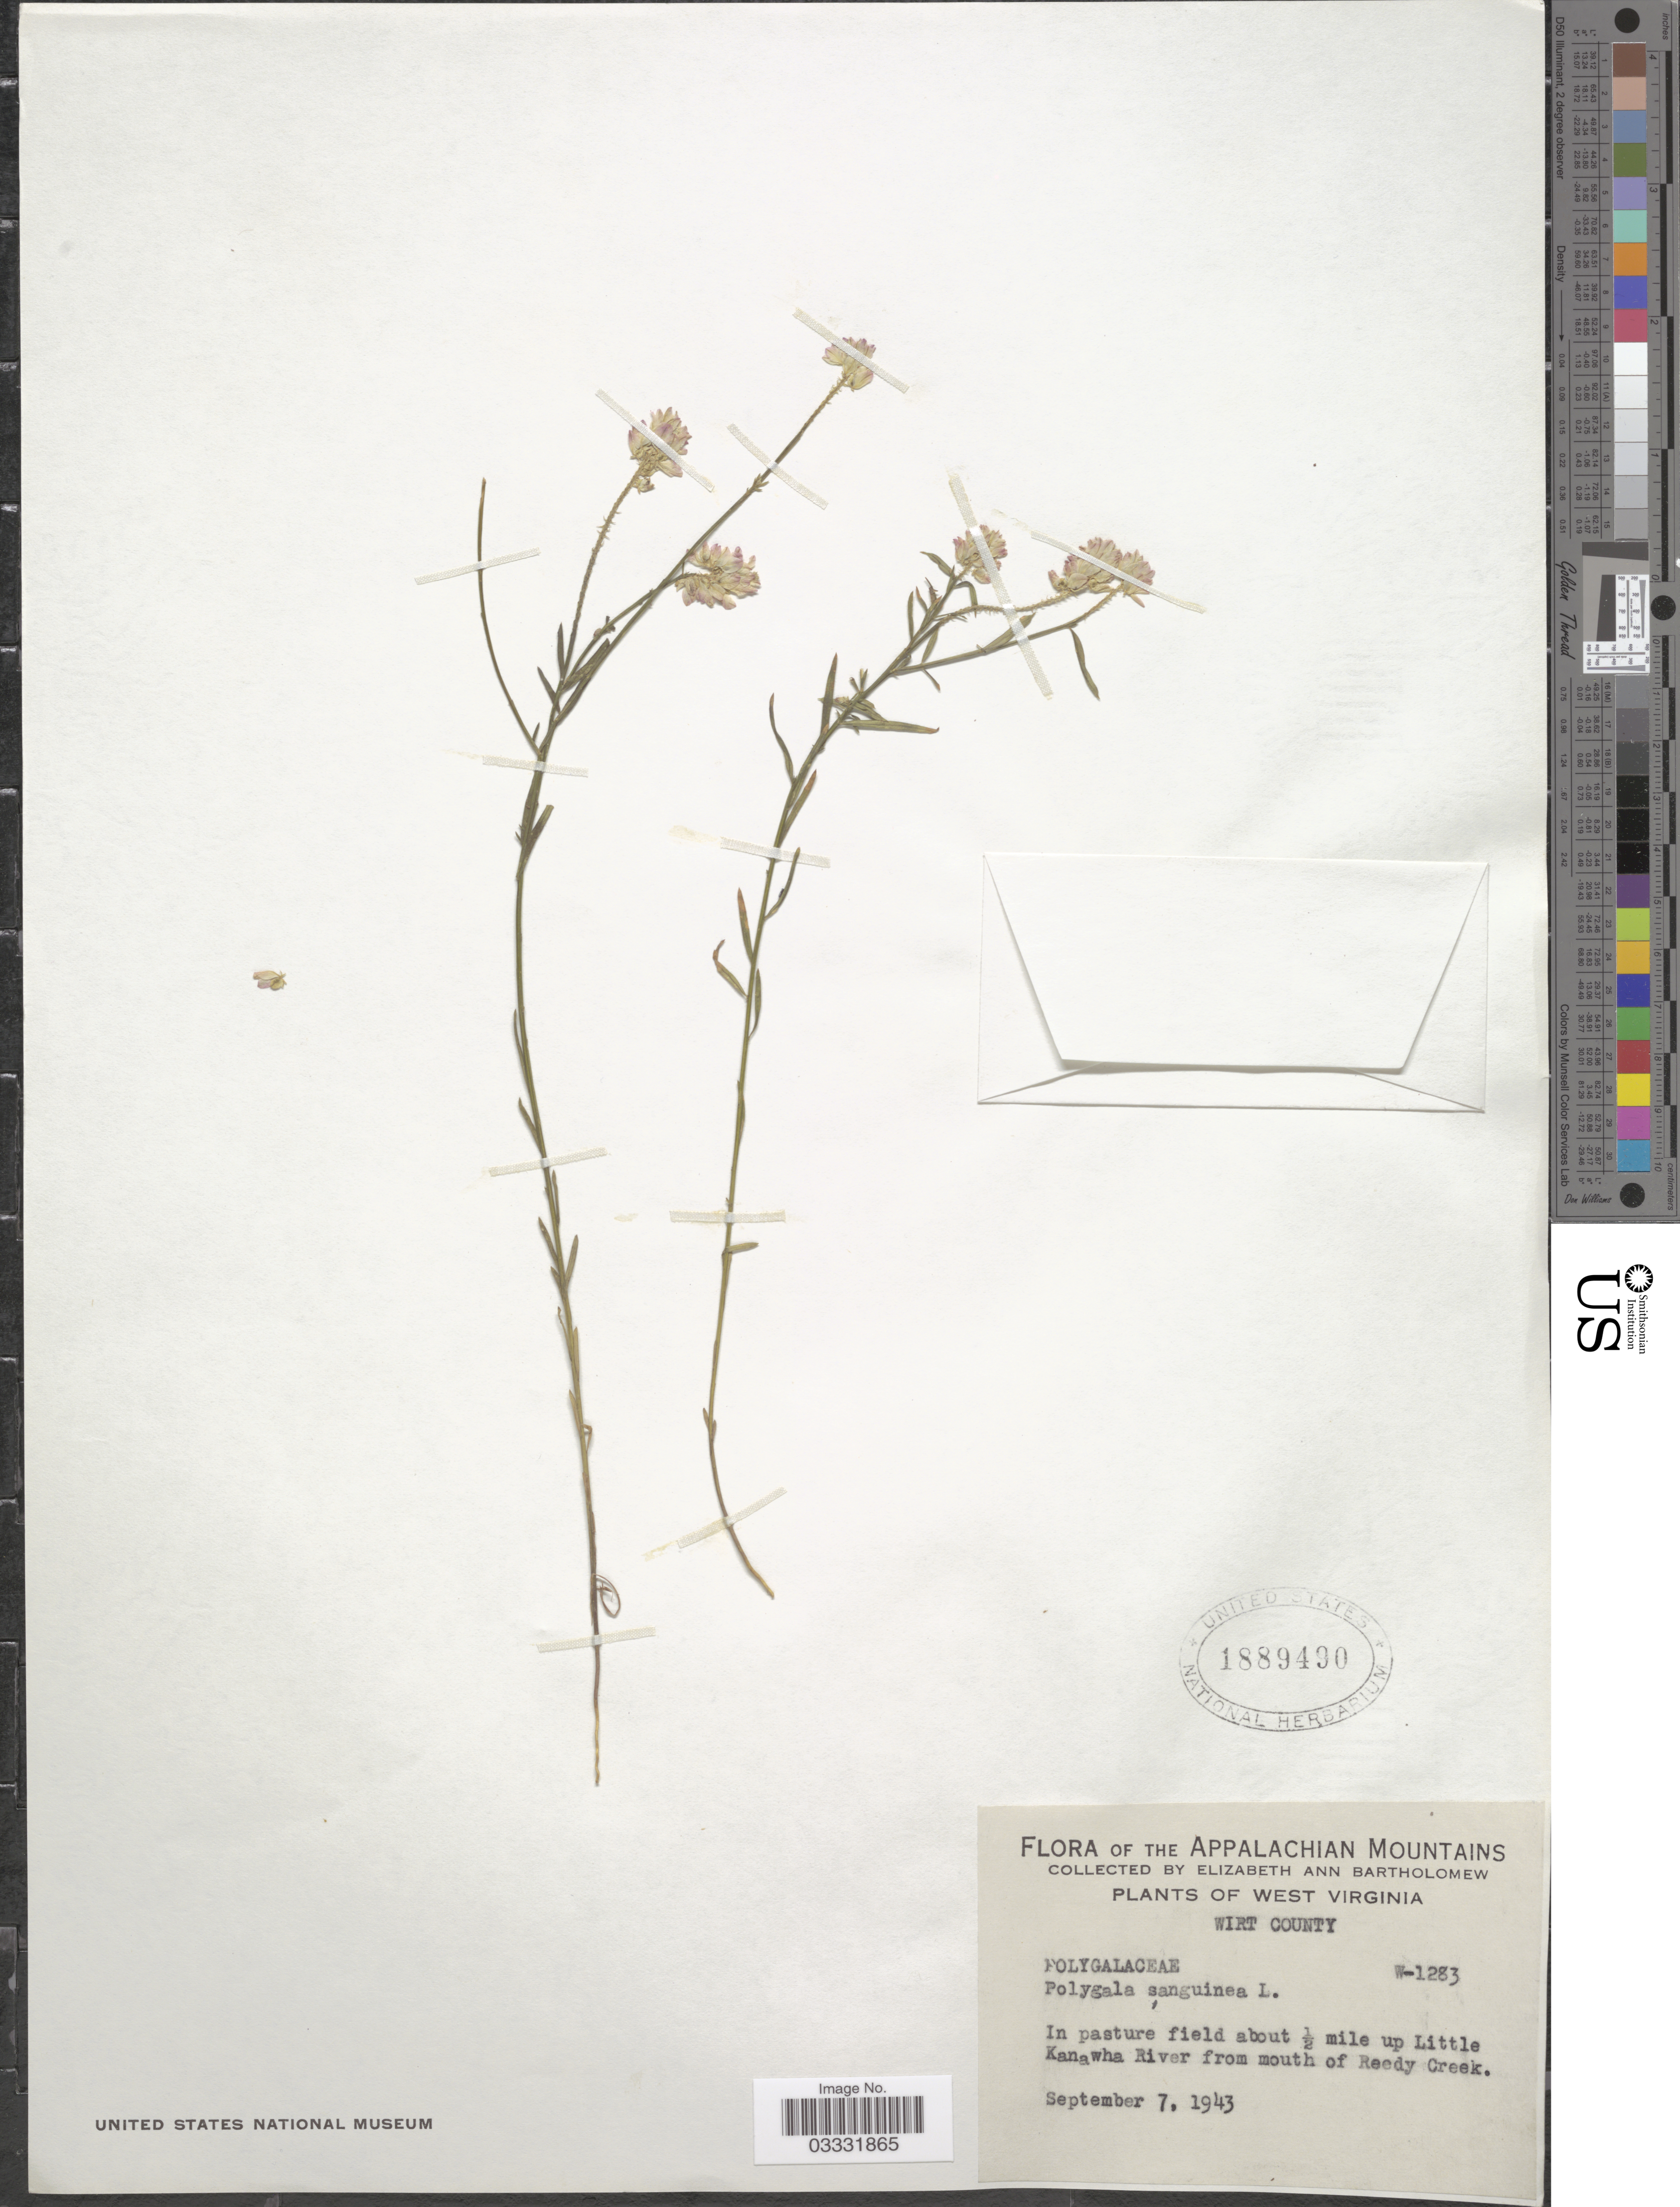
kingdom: Plantae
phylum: Tracheophyta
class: Magnoliopsida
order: Fabales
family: Polygalaceae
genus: Polygala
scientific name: Polygala sanguinea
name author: L.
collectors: E. Bartholomew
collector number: W-1283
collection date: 1943-09-07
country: United States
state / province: West Virginia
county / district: Wirt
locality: The Appalachian Mountains. Wirt County. In pasture field about ½ mile up Little Kanawha River from mouth of Reedy Creek.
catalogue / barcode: US 1889490